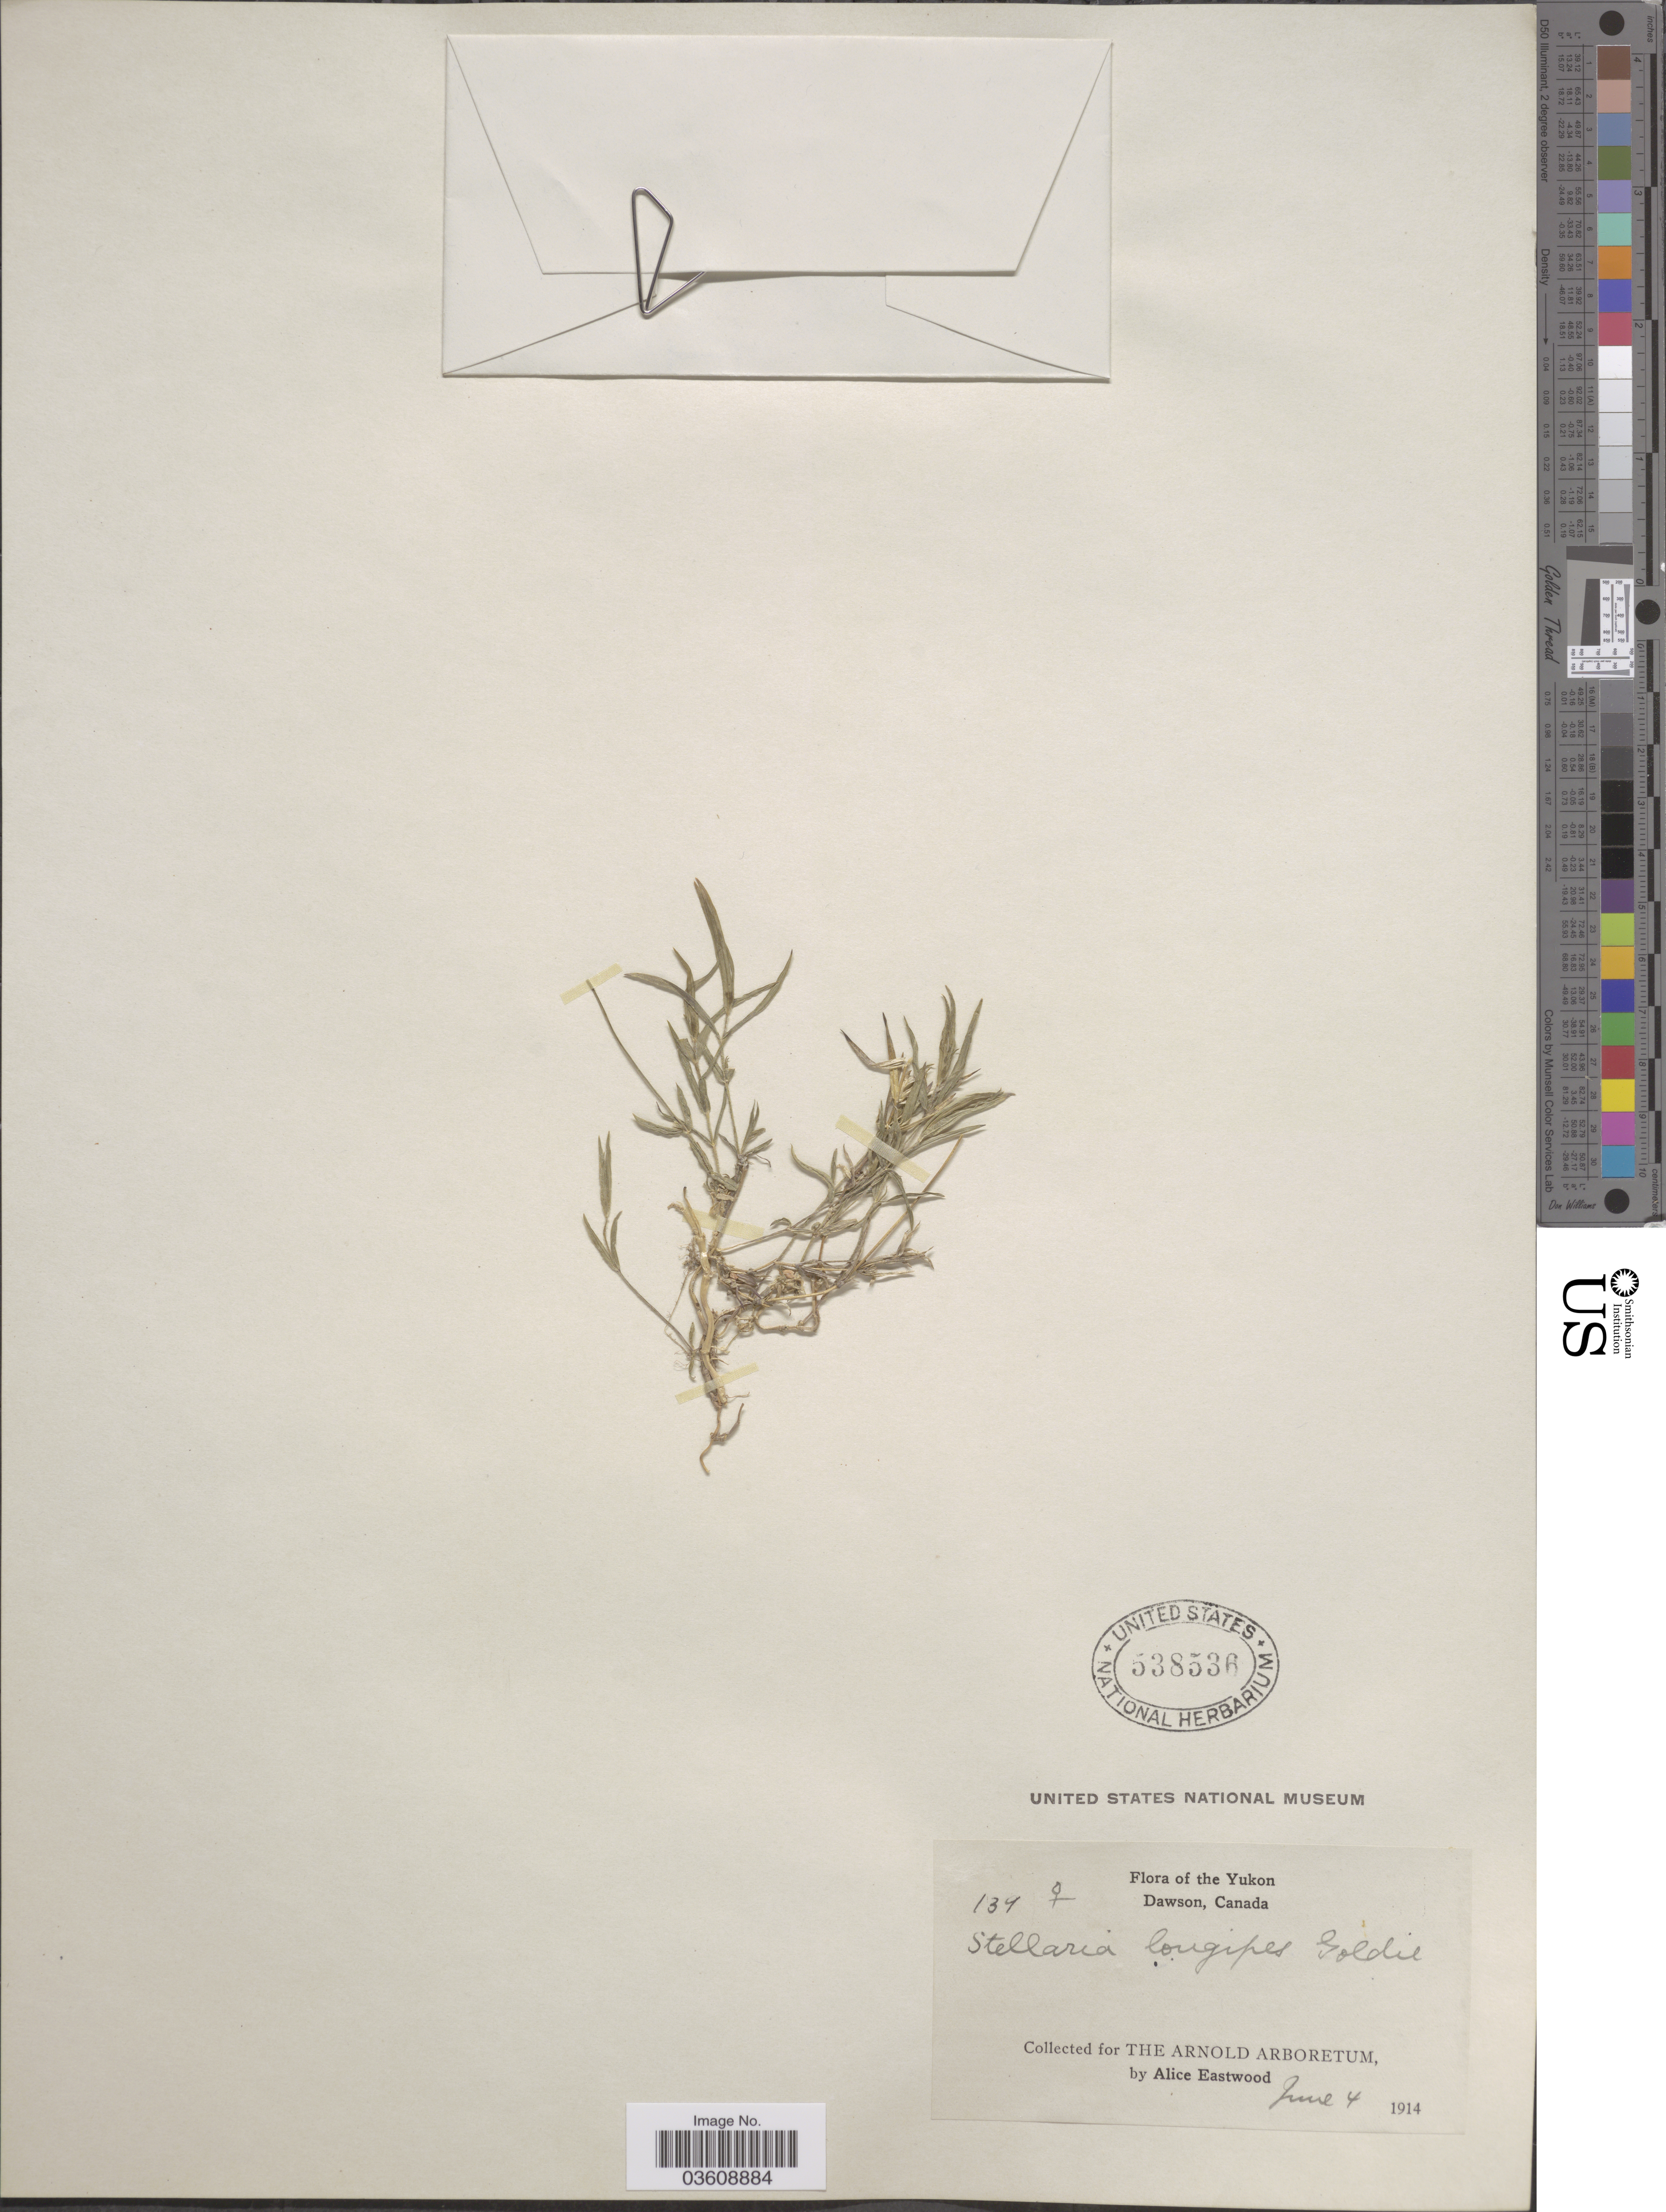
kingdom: Plantae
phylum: Tracheophyta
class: Magnoliopsida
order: Caryophyllales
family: Caryophyllaceae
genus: Stellaria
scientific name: Stellaria longipes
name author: Goldie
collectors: A. Eastwood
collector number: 134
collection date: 1914-06-04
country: Canada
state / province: Yukon Territory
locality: The Yukon. Dawson.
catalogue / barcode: US 538536